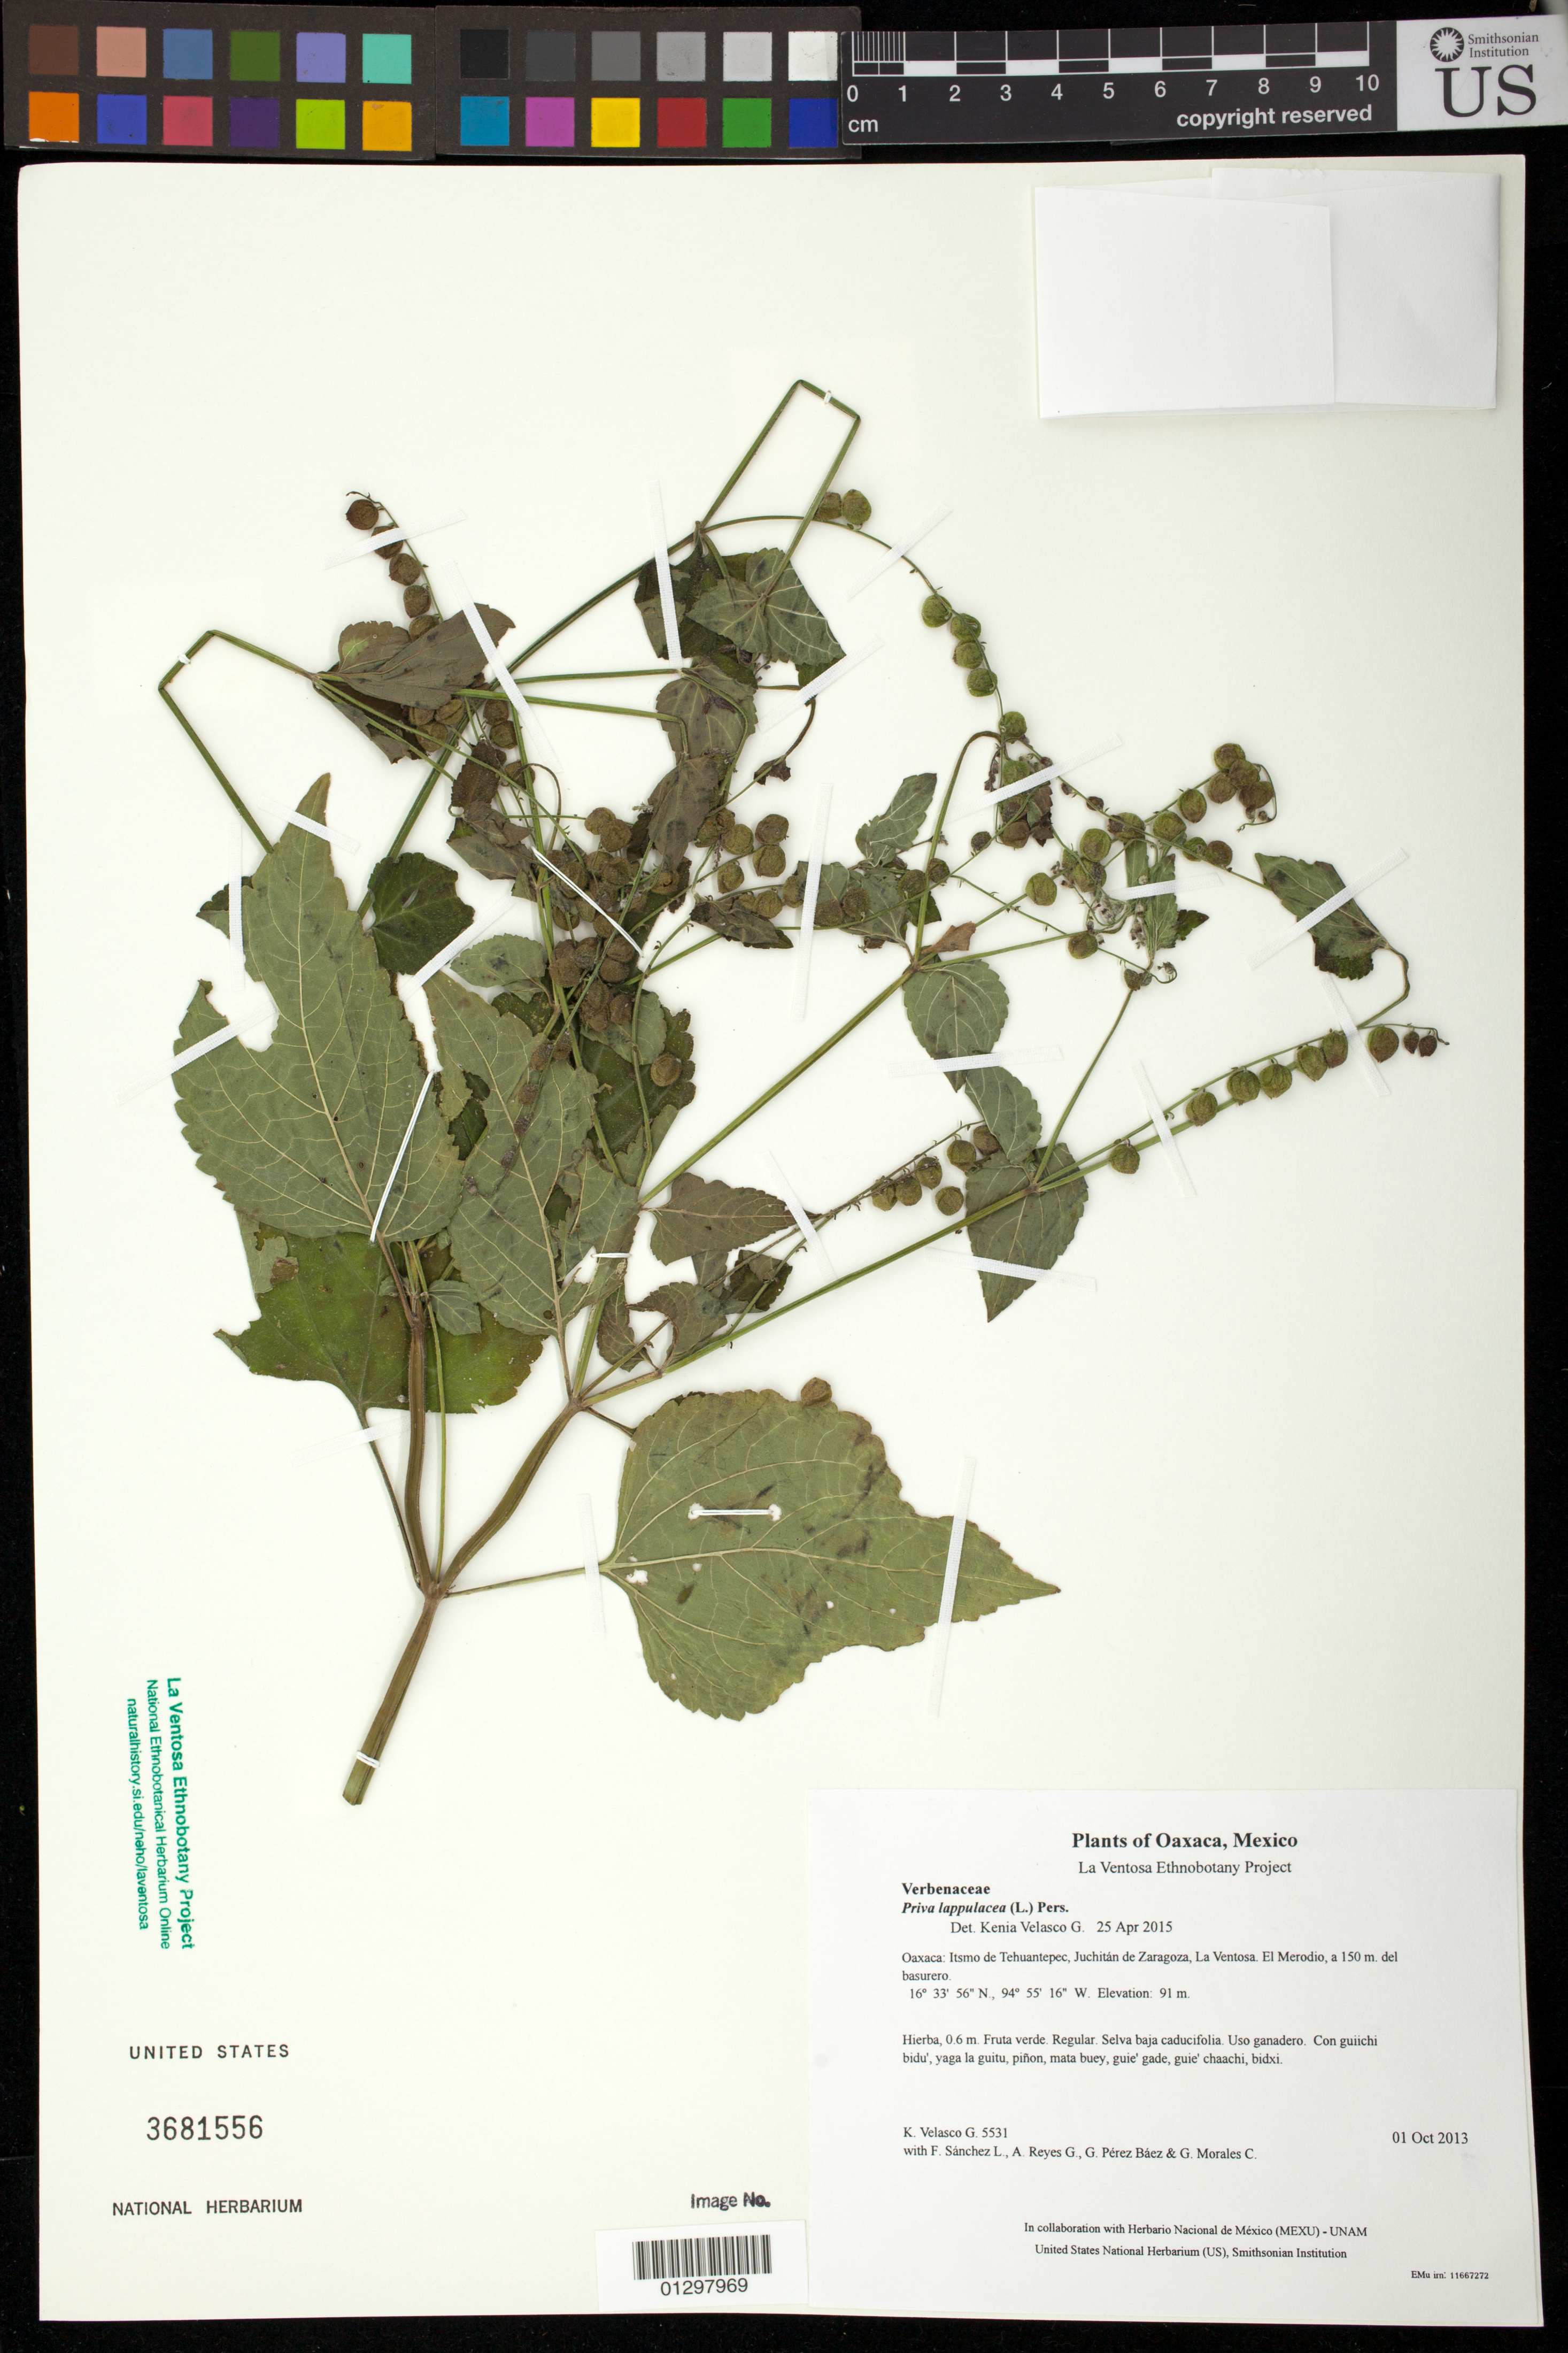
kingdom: Plantae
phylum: Tracheophyta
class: Magnoliopsida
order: Lamiales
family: Verbenaceae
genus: Priva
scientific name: Priva lappulacea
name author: (L.) Pers.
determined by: Velasco G., Kenia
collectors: K. Velasco G., F. Sánchez L., A. Reyes G., G. Pérez Báez & G. Morales C.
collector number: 5531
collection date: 2013-10-01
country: Mexico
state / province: Oaxaca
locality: Itsmo de Tehuantepec, Juchitán de Zaragoza, La Ventosa. El Merodio, a 150 m. del basurero.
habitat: Selva baja caducifolia. Uso ganadero.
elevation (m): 91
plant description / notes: MEXU, US; Guixi bandaga. 0.6 m. Cuaananaxhi naga'. Nuu.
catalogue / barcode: US 3681556